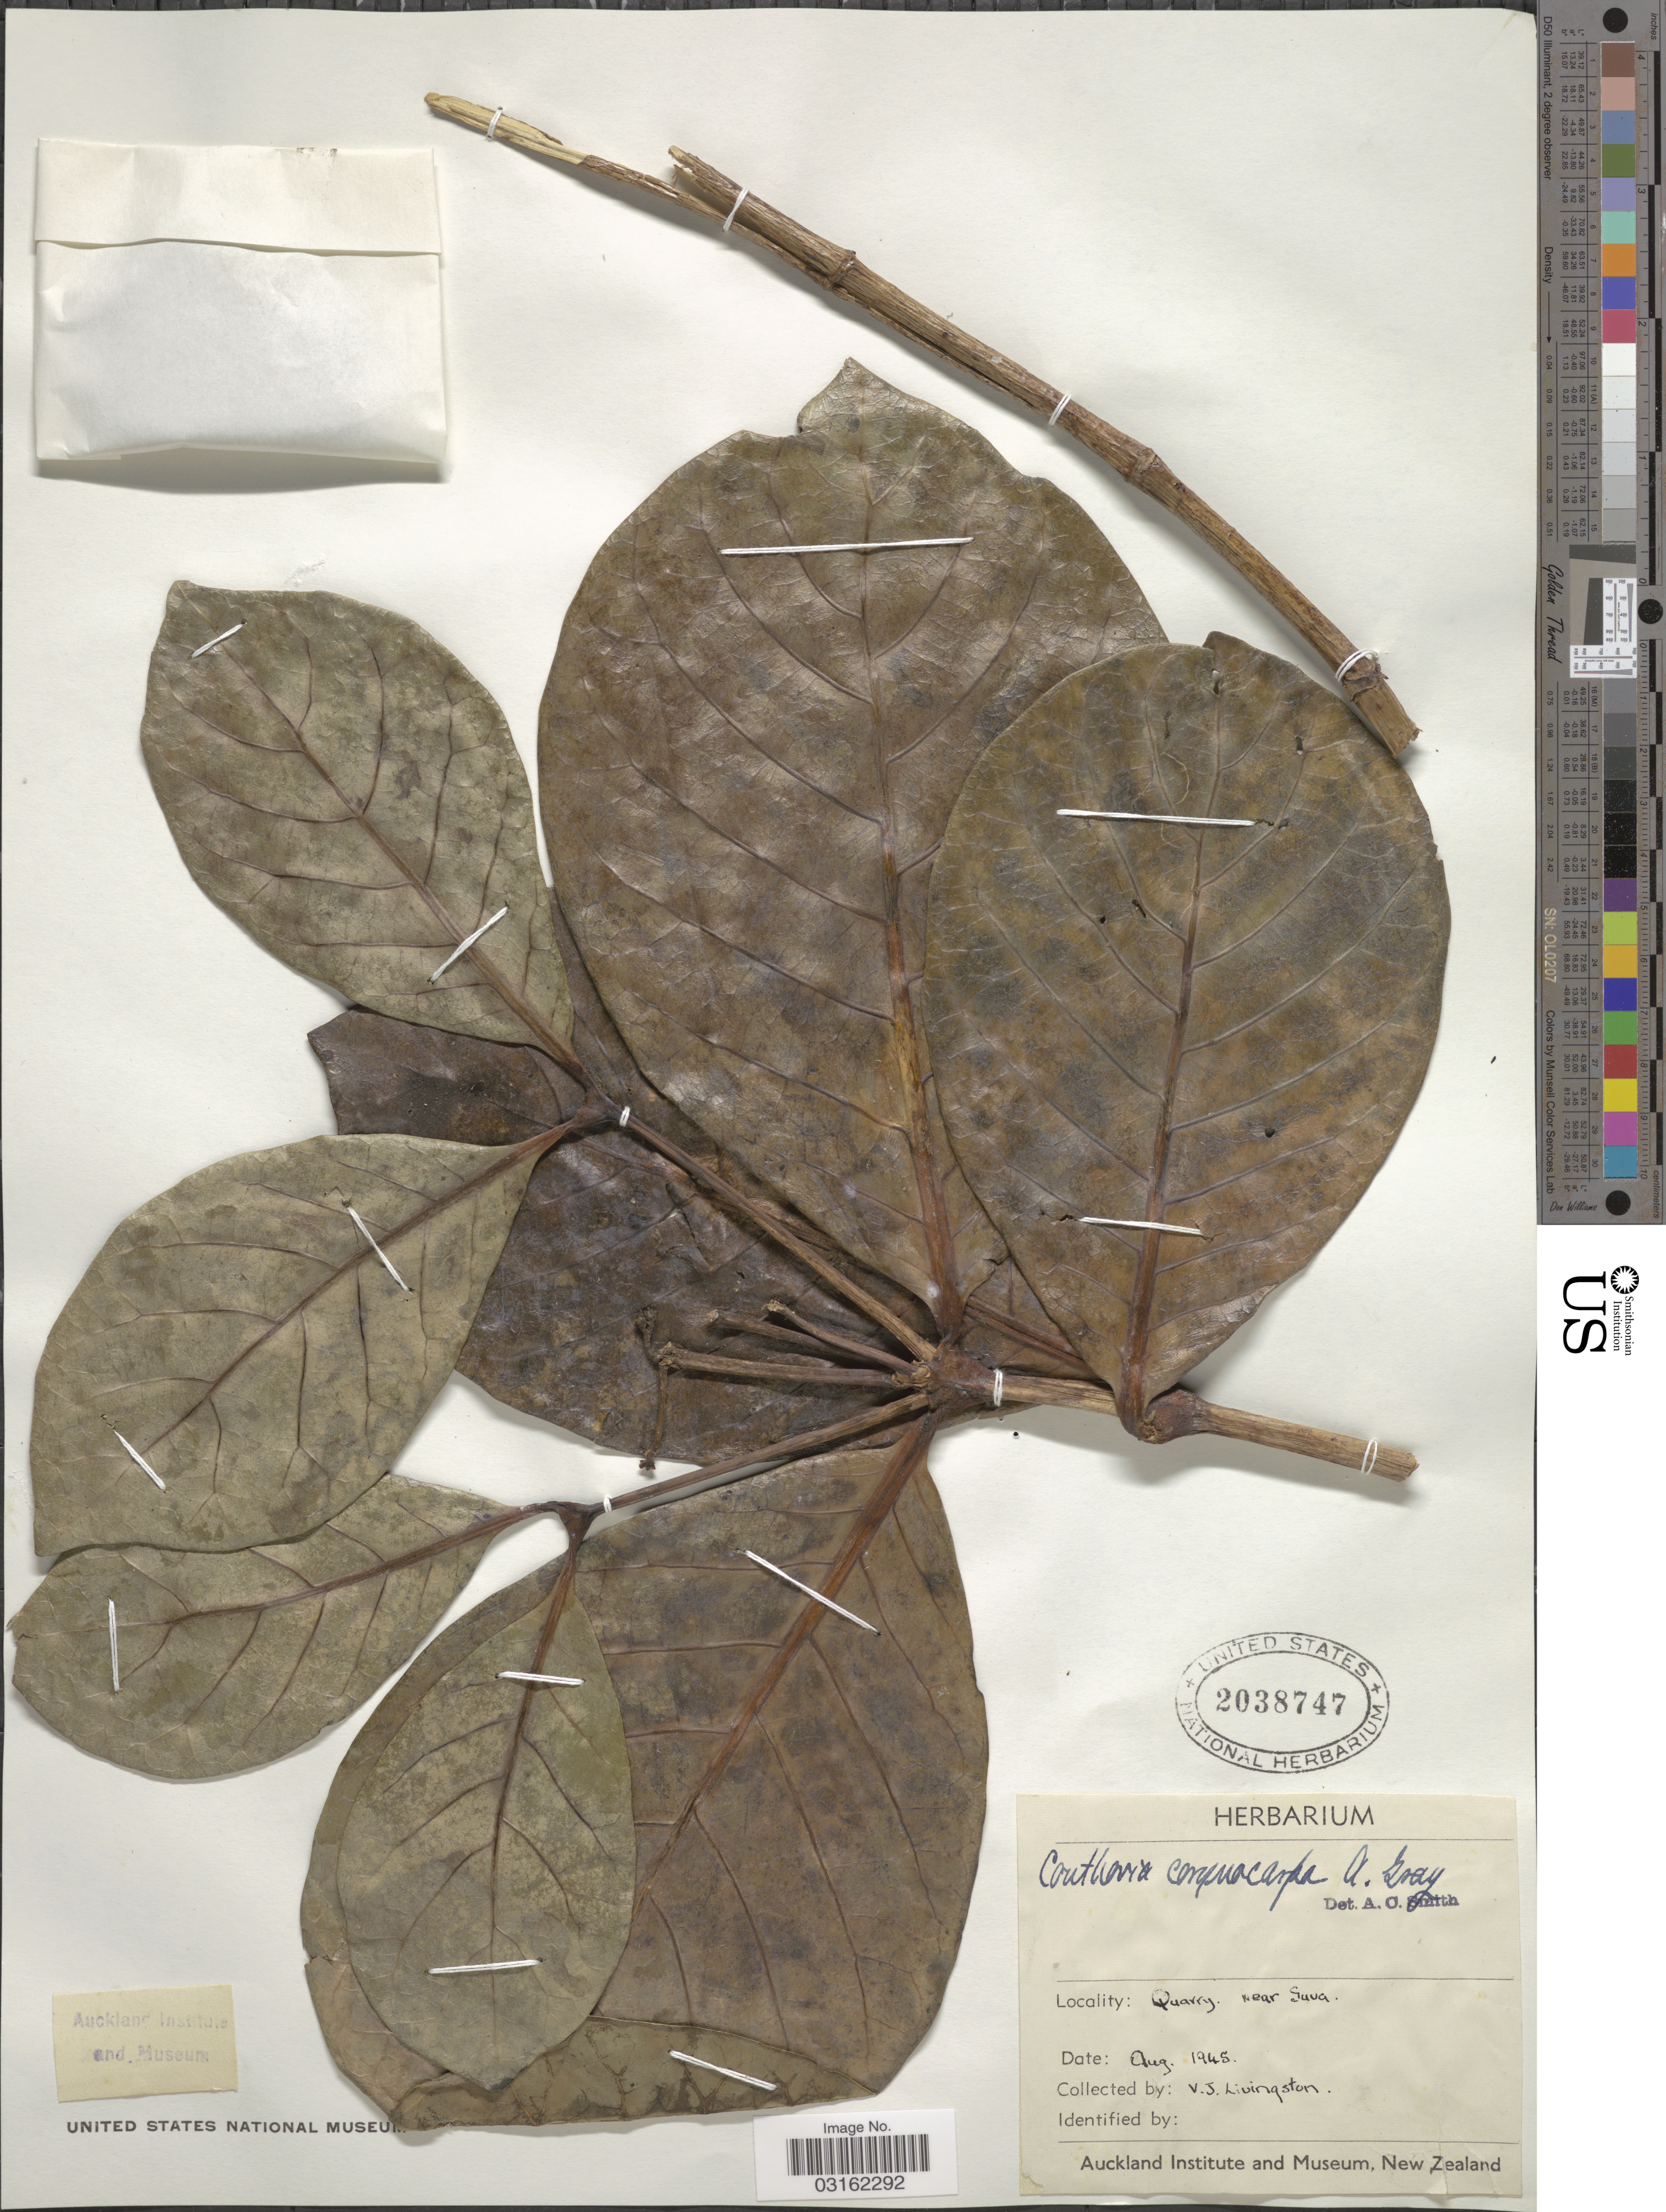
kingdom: Plantae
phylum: Tracheophyta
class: Magnoliopsida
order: Gentianales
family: Loganiaceae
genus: Neuburgia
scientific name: Neuburgia corynocarpa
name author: (A. Gray) Leenh.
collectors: V. Livingston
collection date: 1945-08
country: New Zealand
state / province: Auckland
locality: Quarry, near Suva.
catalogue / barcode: US 2038747